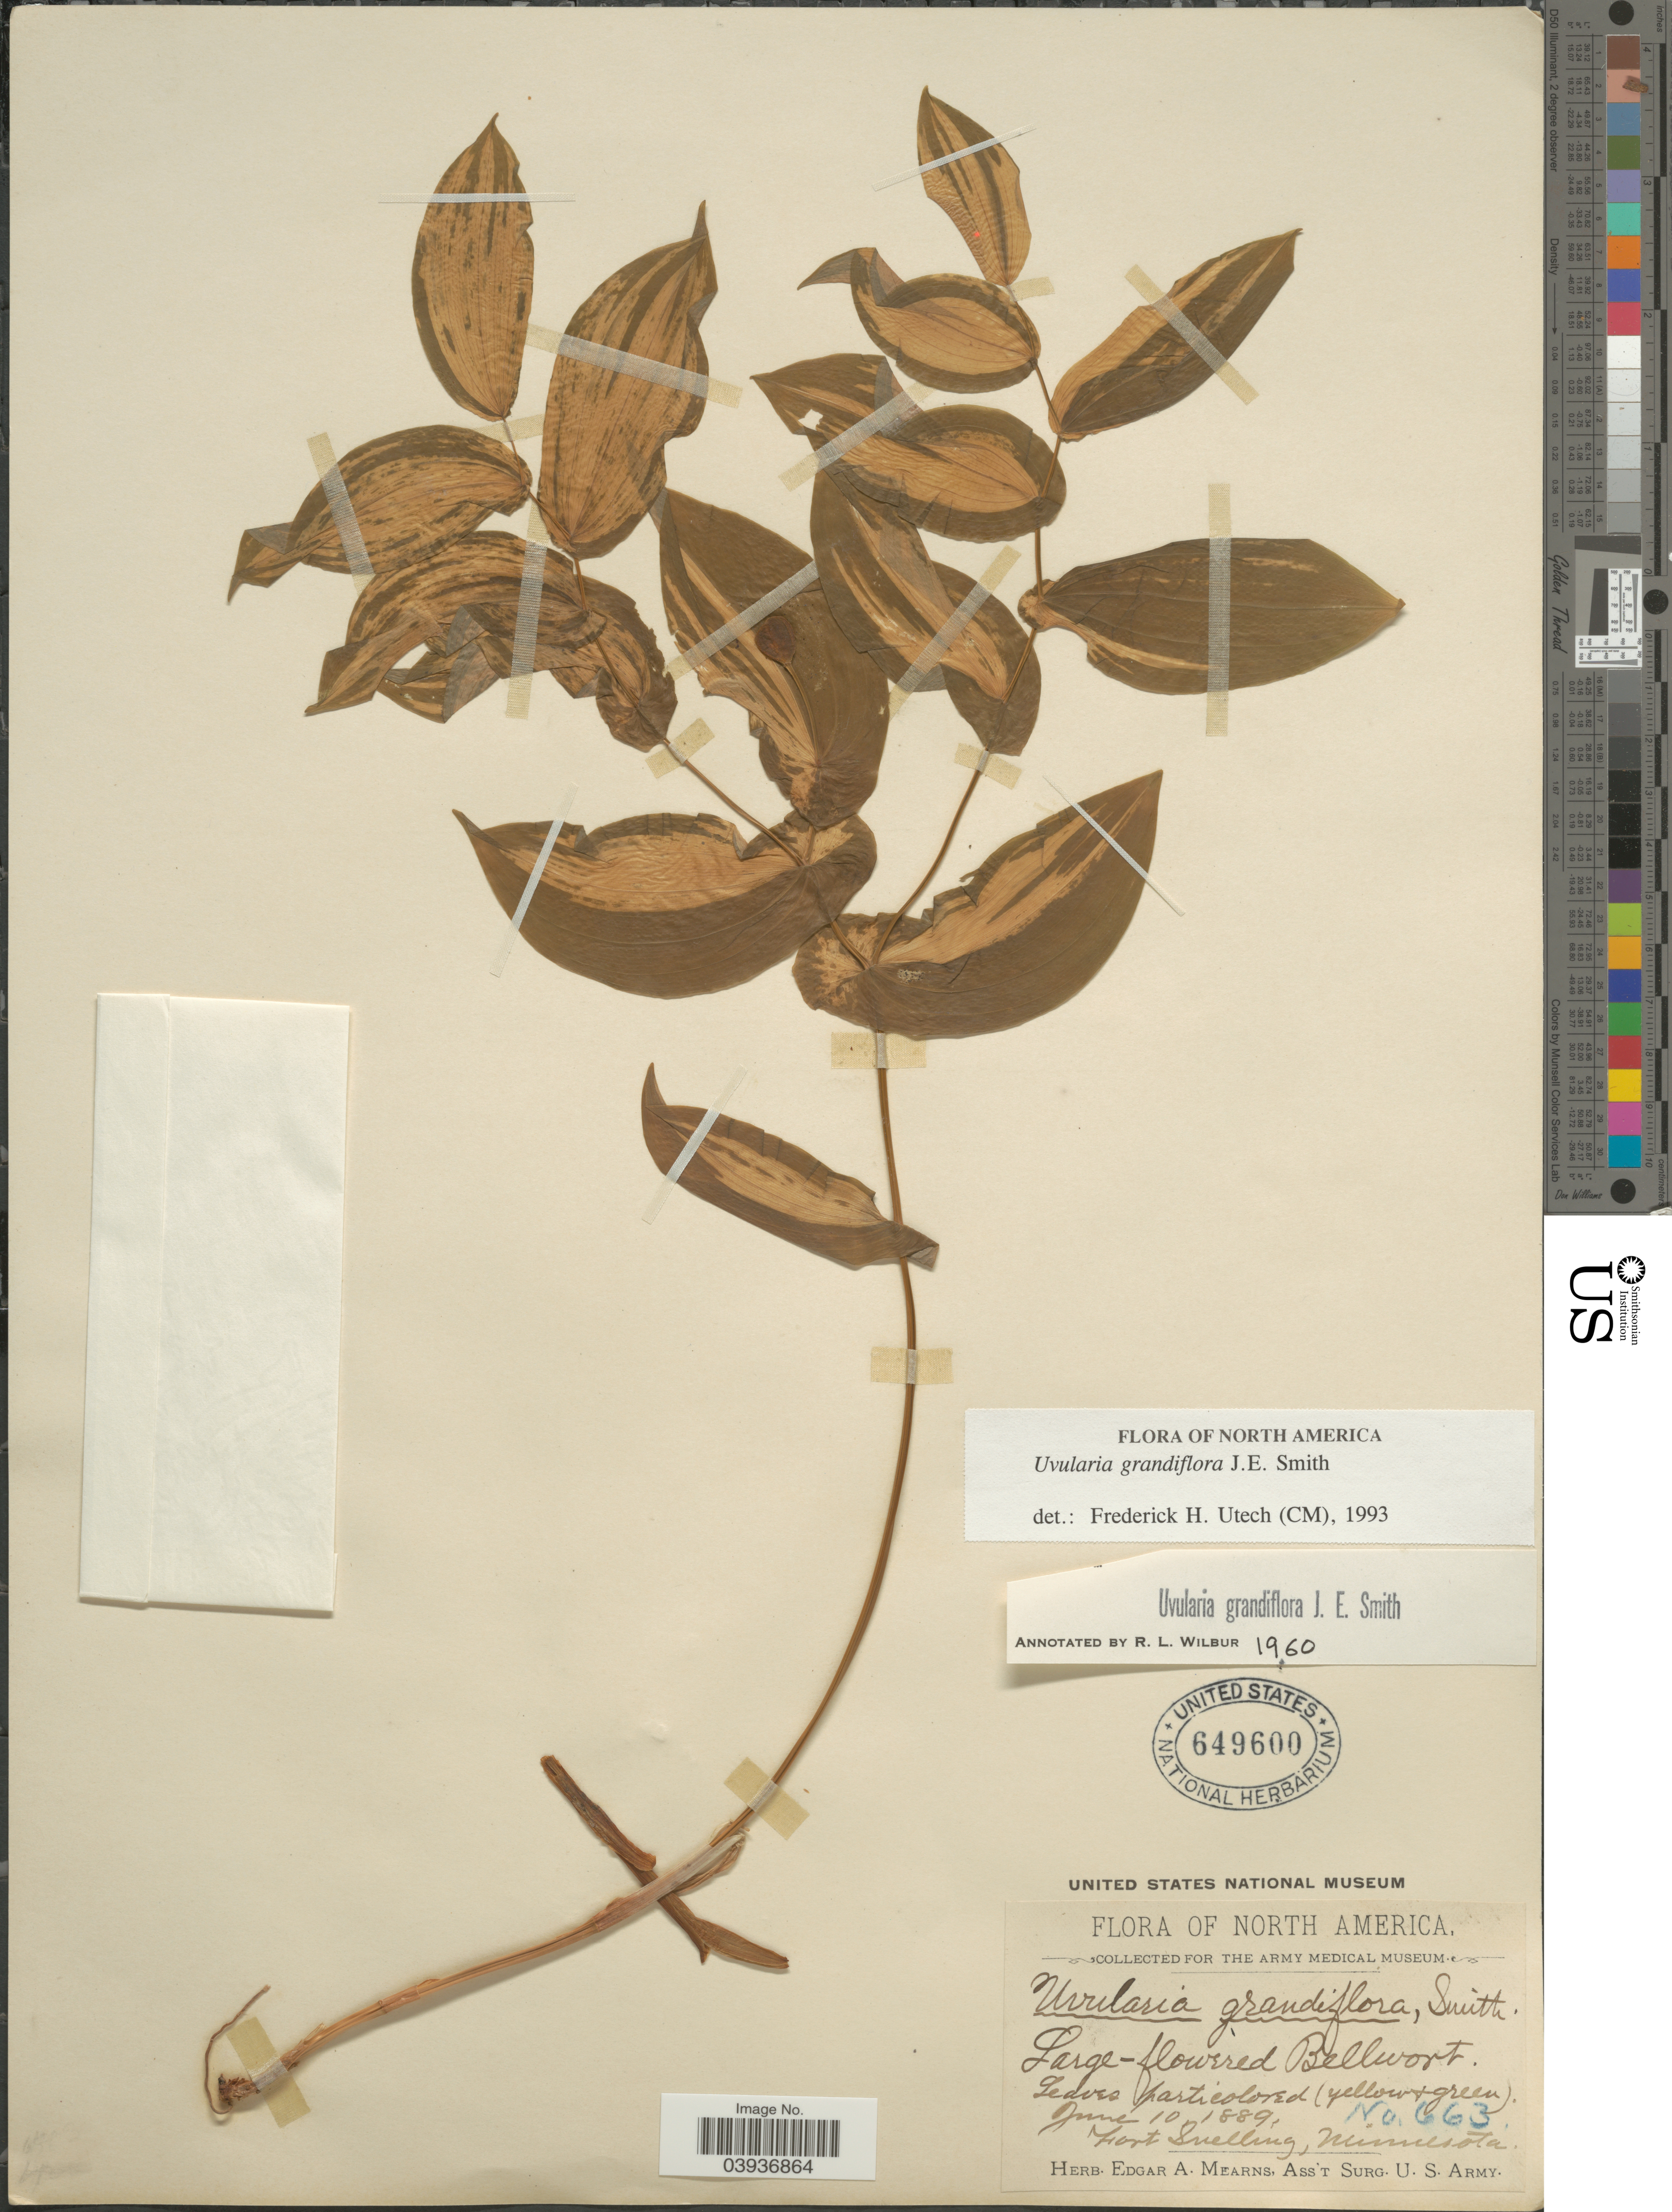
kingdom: Plantae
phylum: Tracheophyta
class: Liliopsida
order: Liliales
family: Colchicaceae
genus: Uvularia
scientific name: Uvularia grandiflora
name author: Sm.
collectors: ex herb. Edgar A. Mearns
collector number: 663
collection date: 1889-06-10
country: United States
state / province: Minnesota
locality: Fort Snelling.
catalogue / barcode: US 649600